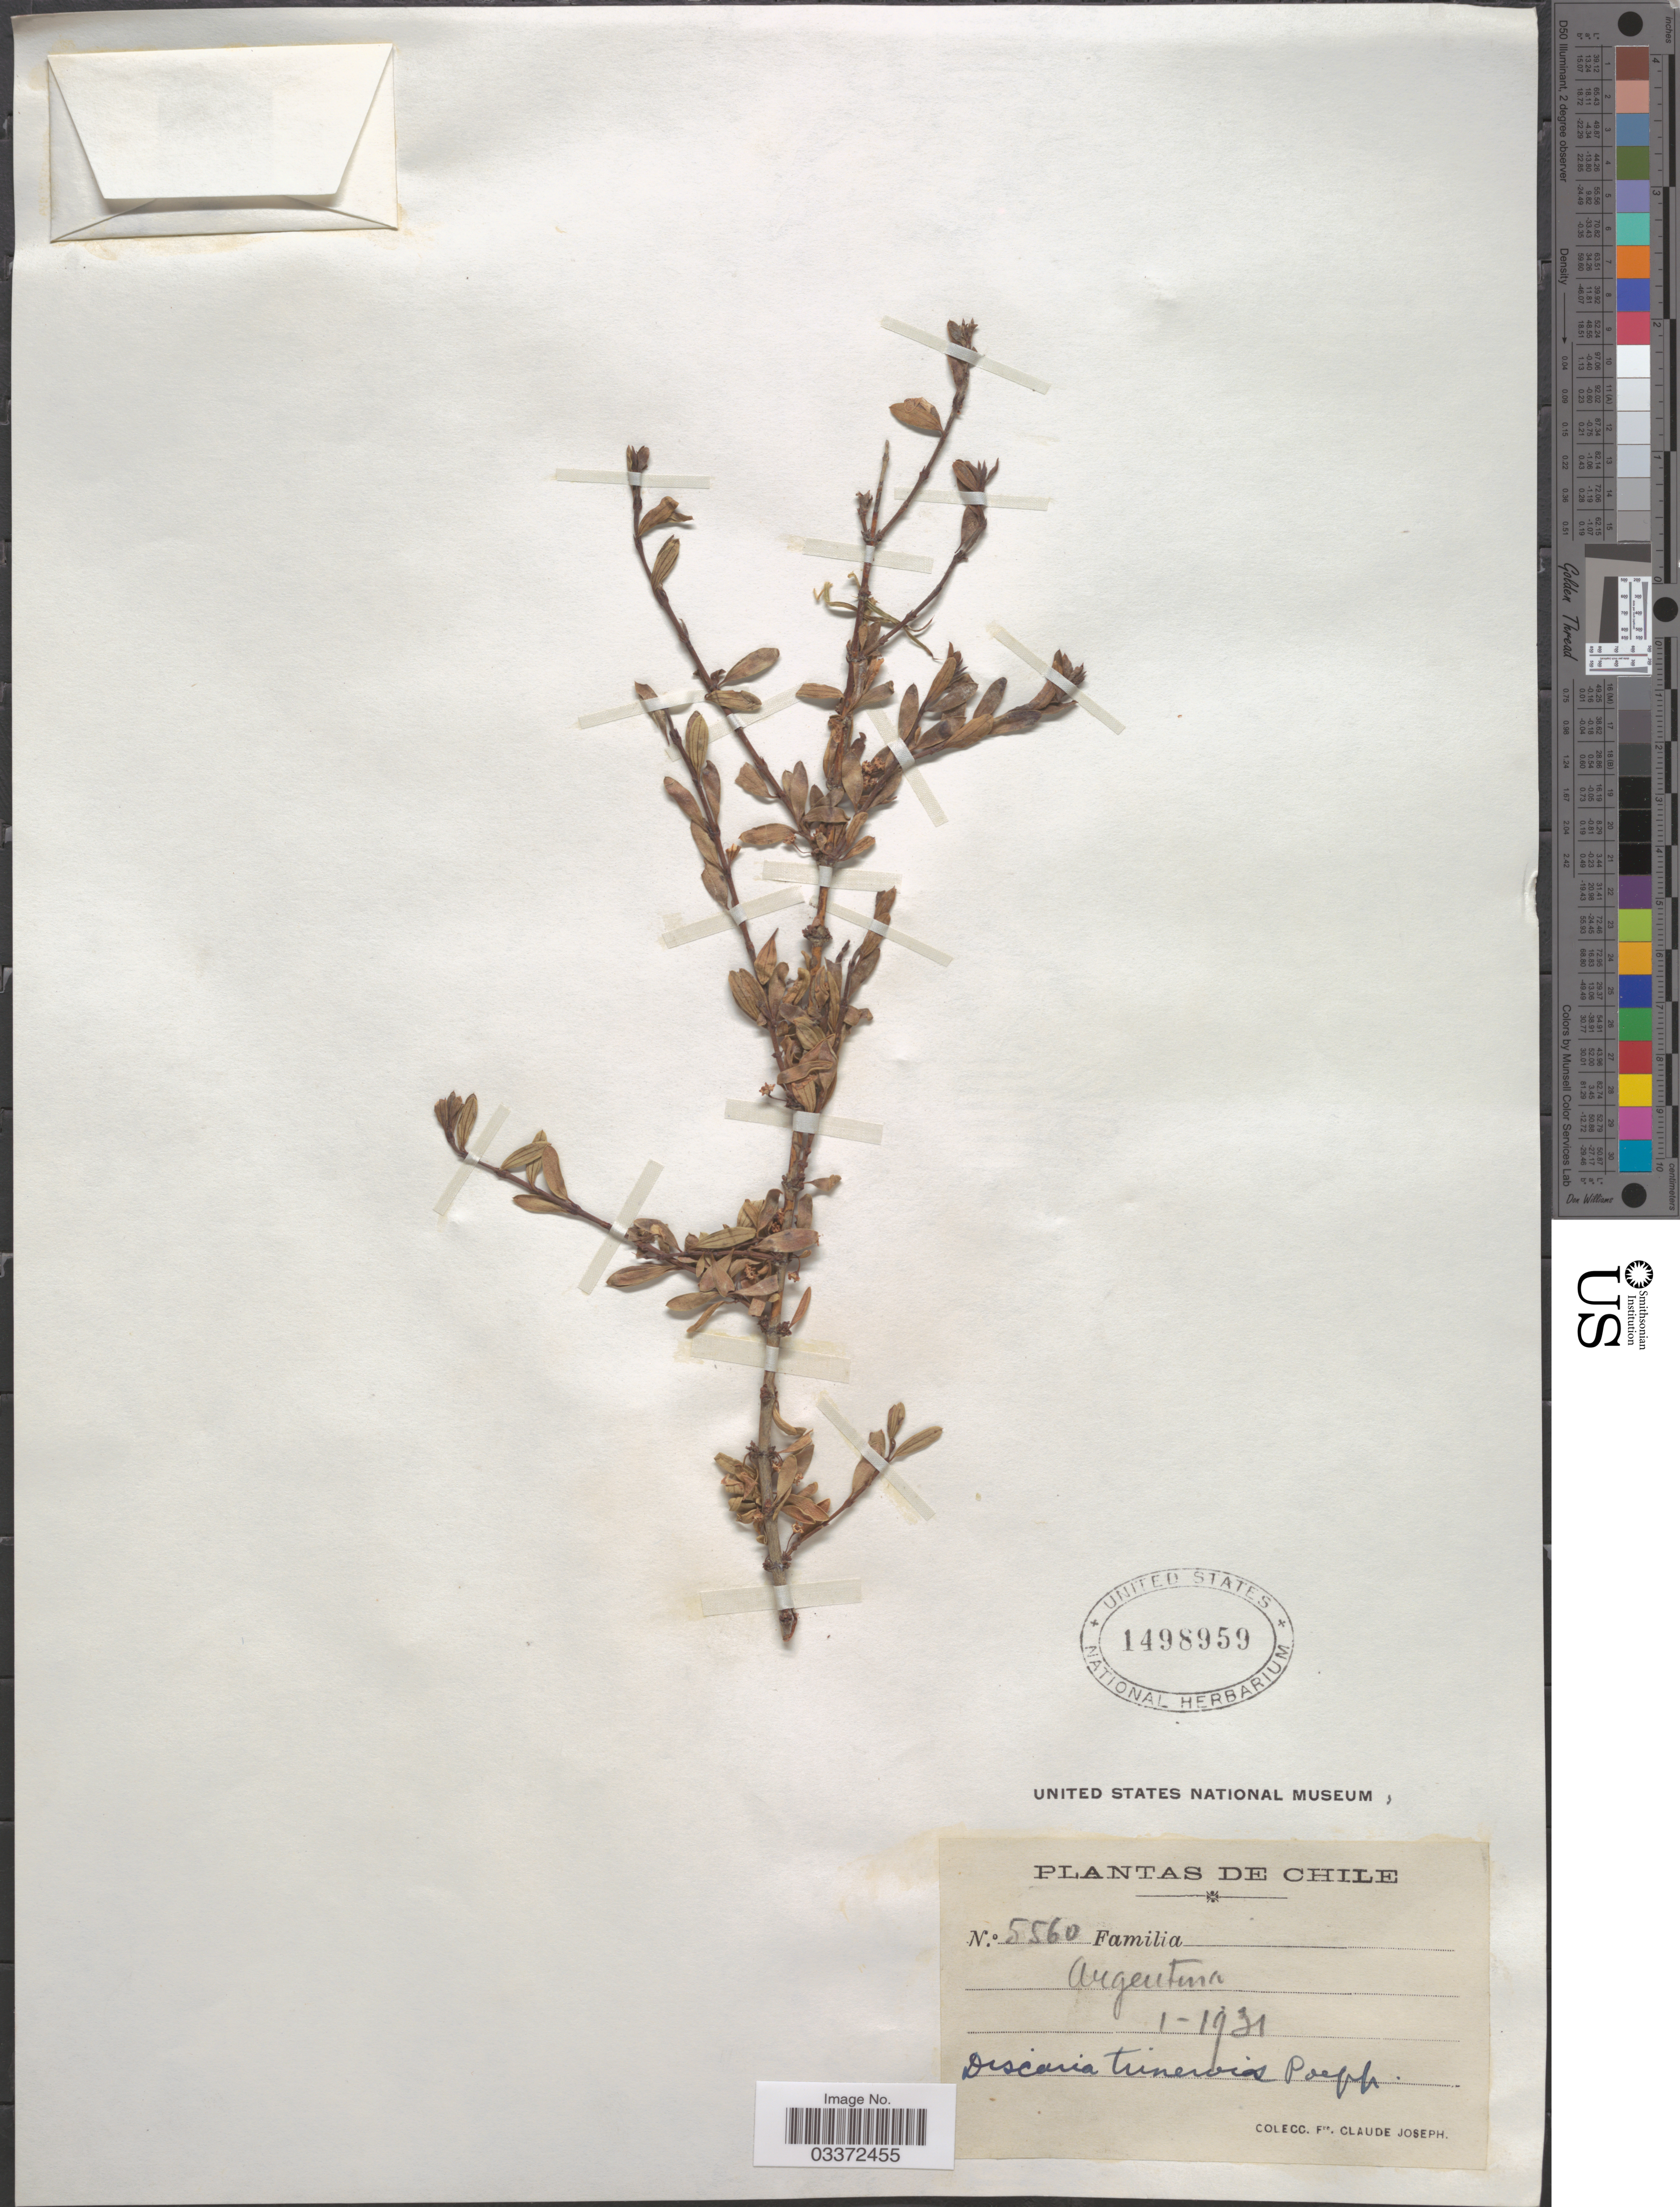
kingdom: Plantae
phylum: Tracheophyta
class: Magnoliopsida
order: Rosales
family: Rhamnaceae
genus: Ochetophila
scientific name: Ochetophila trinervis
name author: (Gillies ex Hook.) Poepp. ex Endl.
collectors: Bro. Claude-Joseph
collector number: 5560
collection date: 1931-01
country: Argentina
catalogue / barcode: US 1498959